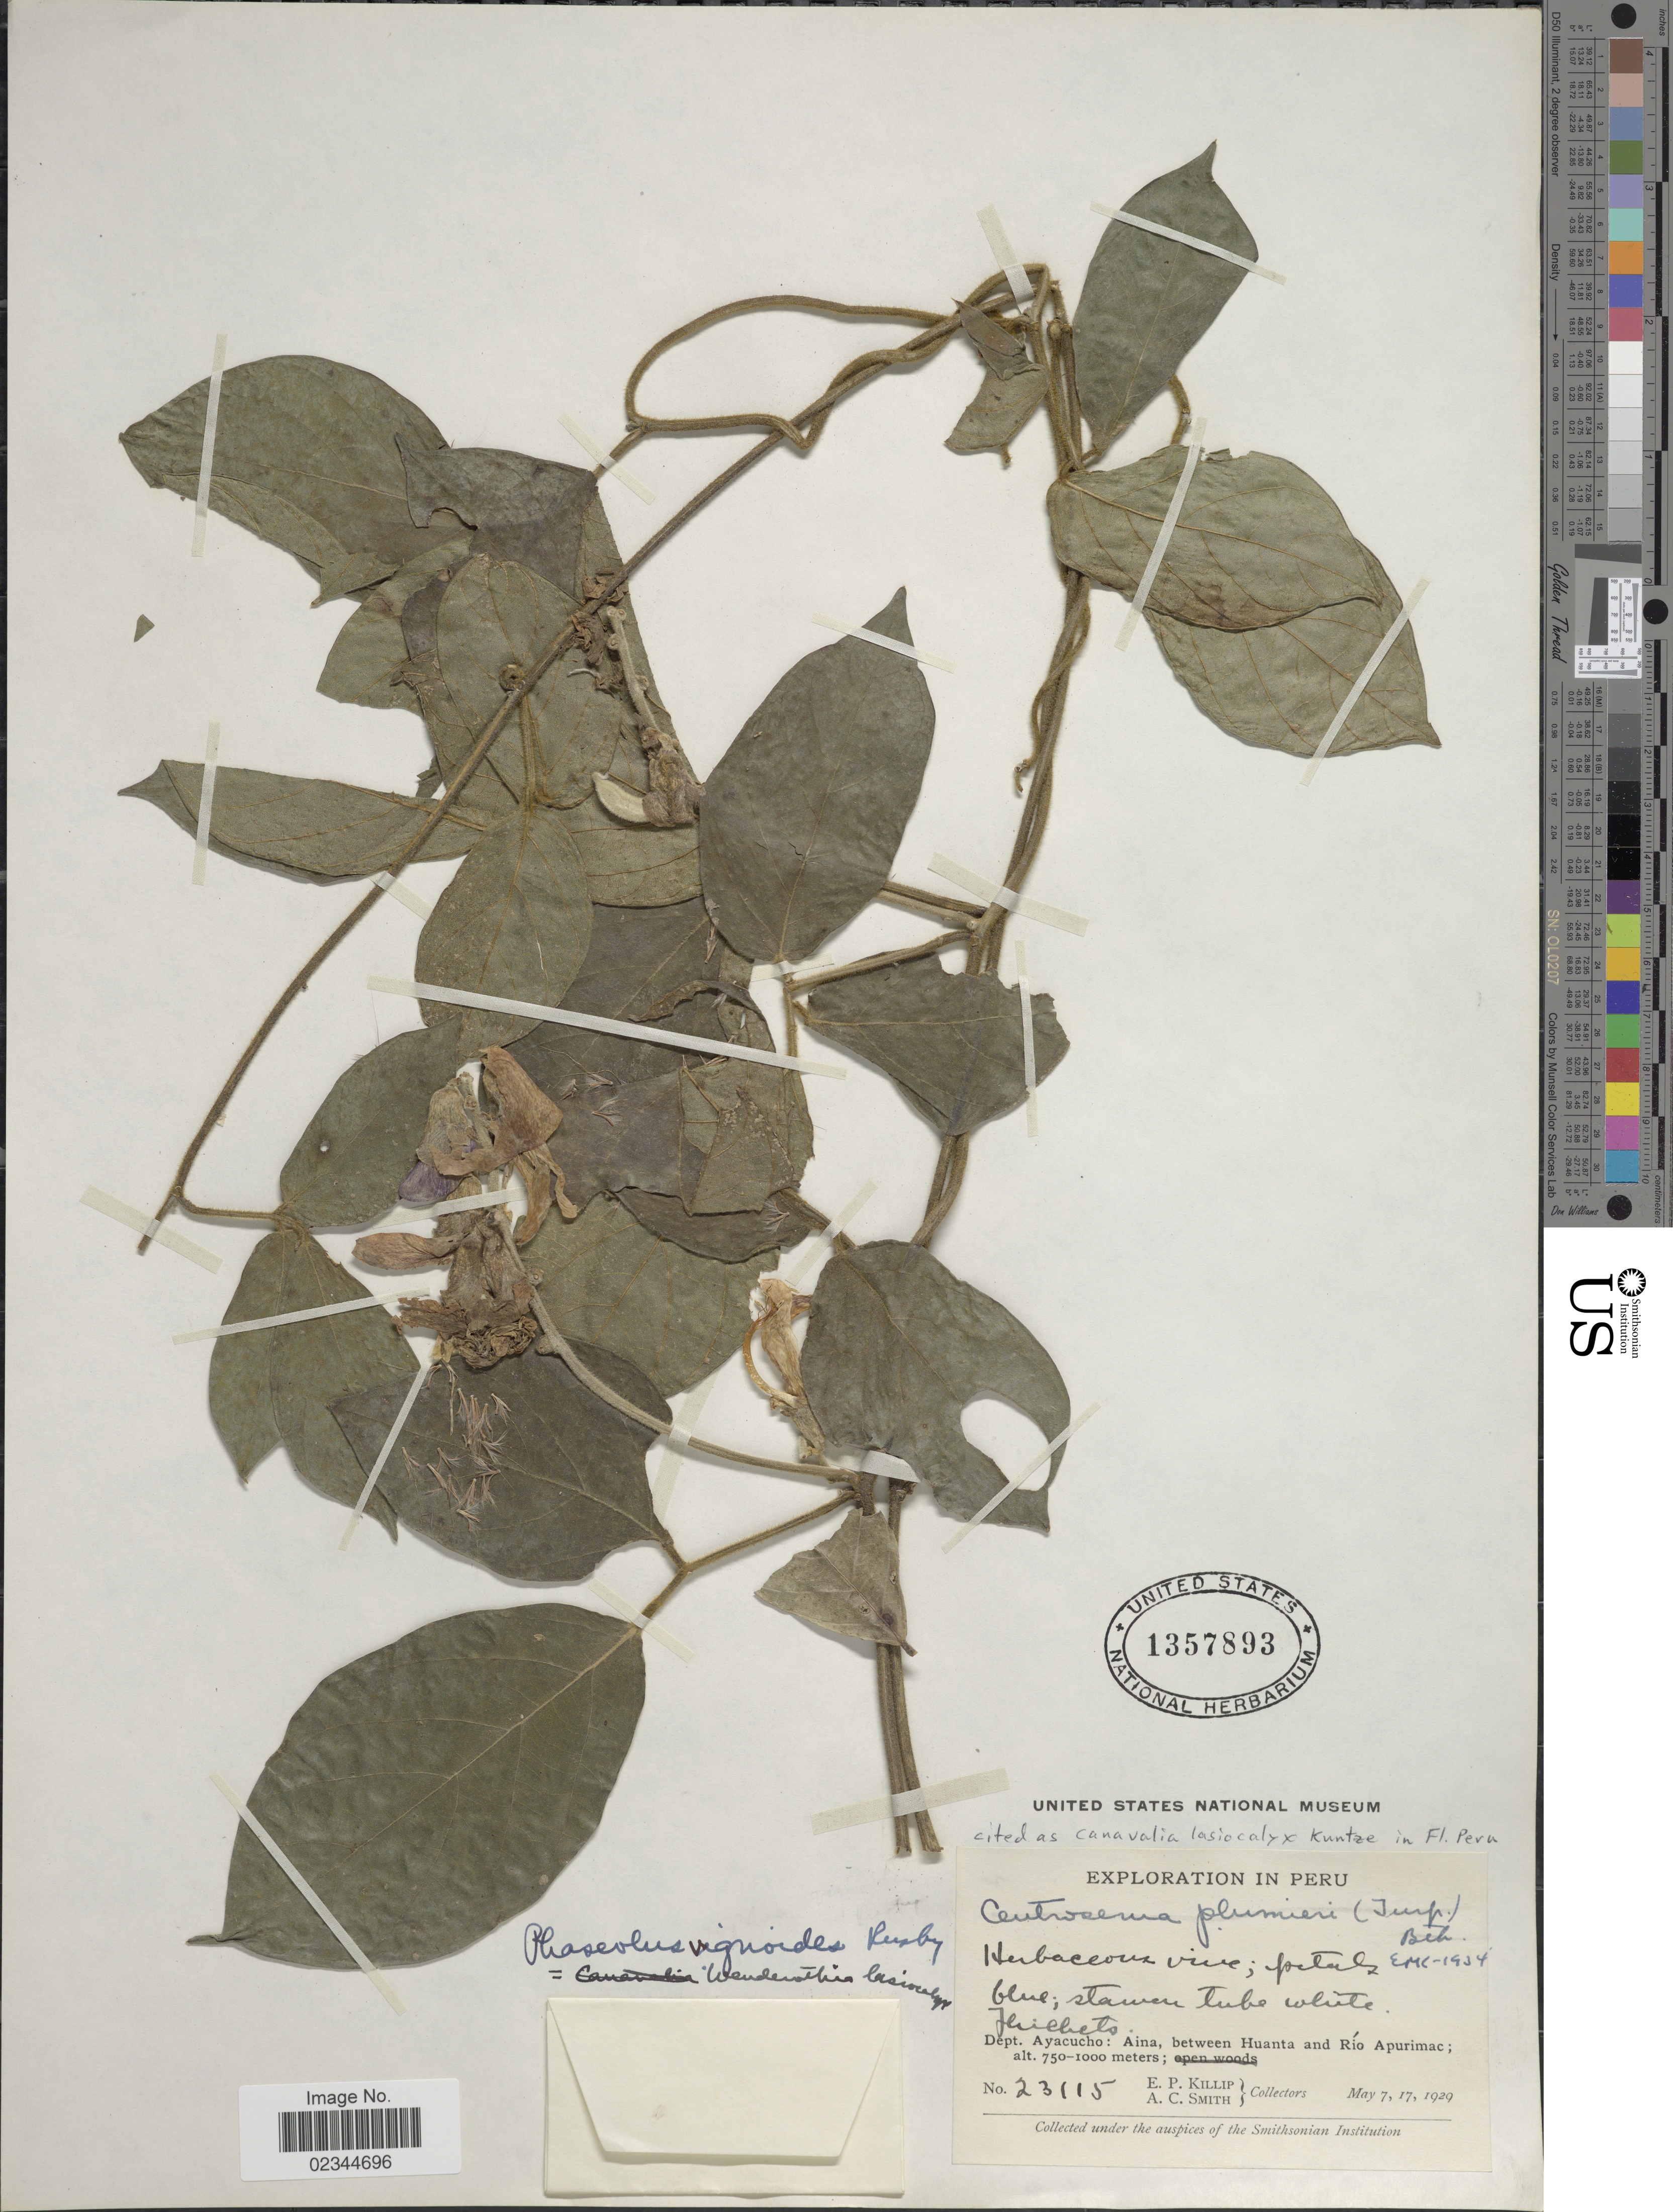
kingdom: Plantae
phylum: Tracheophyta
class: Magnoliopsida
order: Fabales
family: Fabaceae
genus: Canavalia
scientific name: Canavalia mattogrossensis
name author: (Barb. Rodr.) Malme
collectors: E. P. Killip & A. C. Smith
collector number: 23115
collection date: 1929-05-07/1929-05-17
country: Peru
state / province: Ayacucho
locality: Dept. Ayacucho: Aina, between Huanta and Rio Apurimac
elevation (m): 750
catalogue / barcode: US 1357893